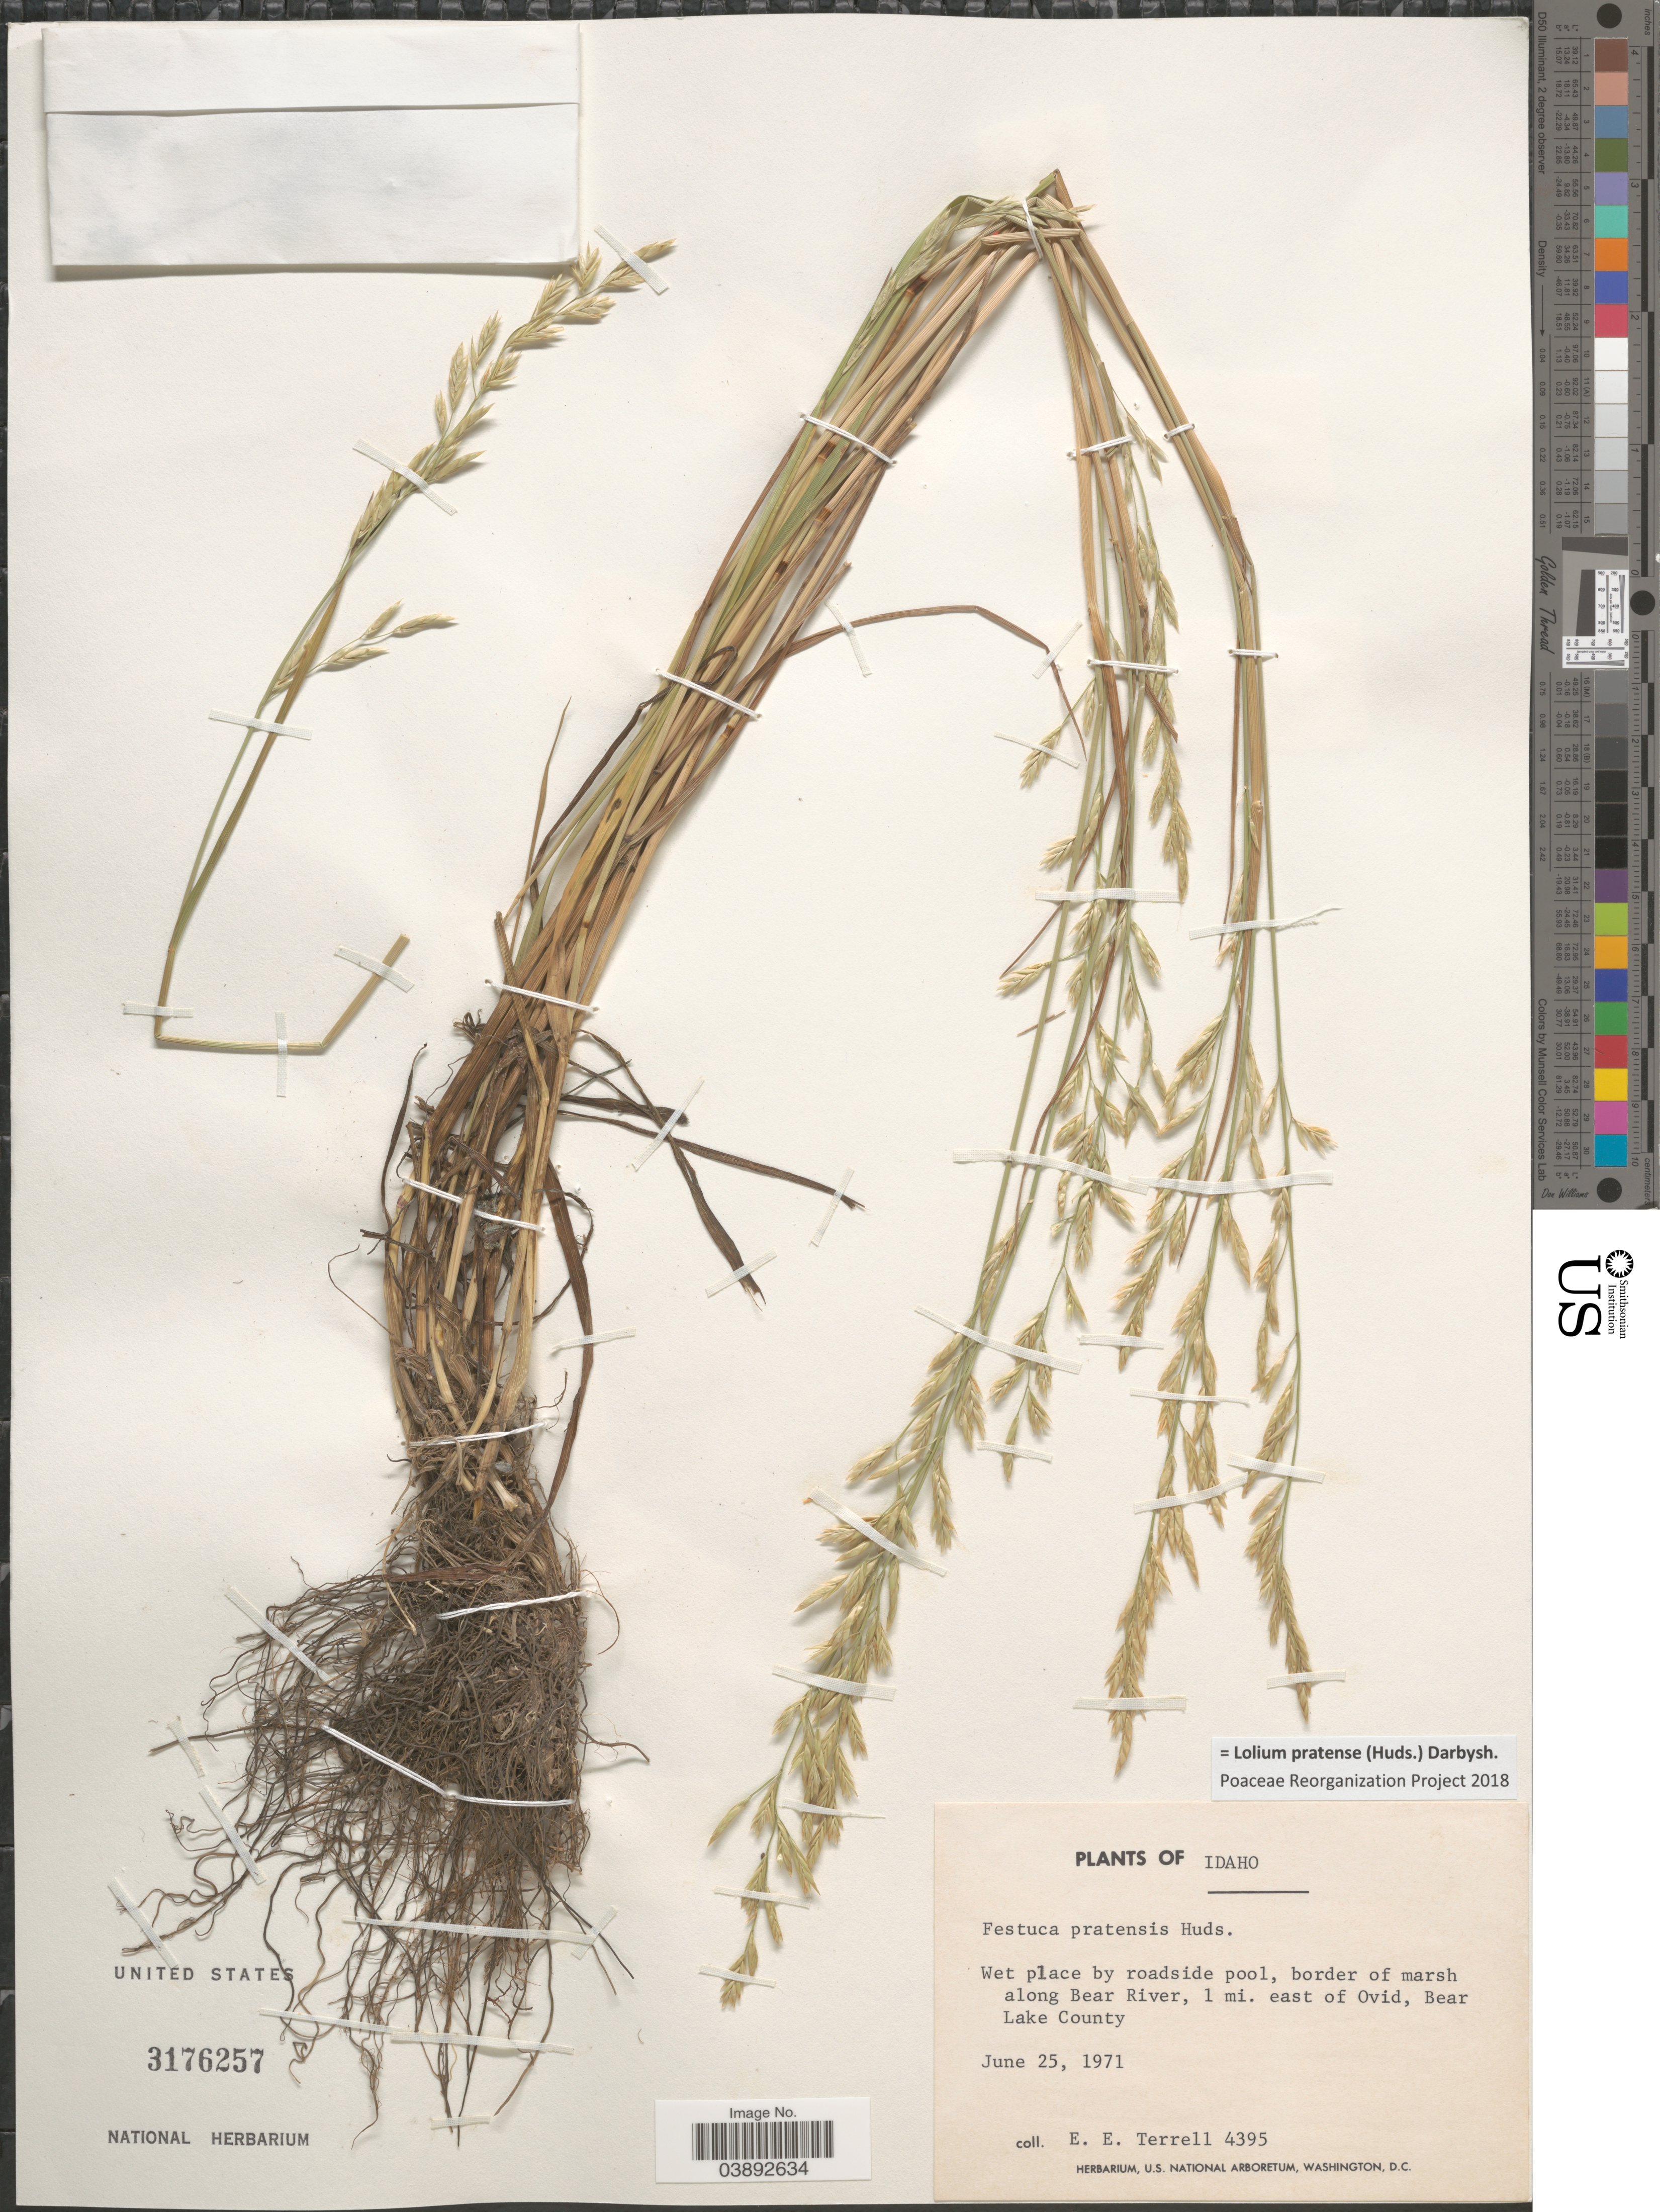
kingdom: Plantae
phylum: Tracheophyta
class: Liliopsida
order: Poales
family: Poaceae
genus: Lolium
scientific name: Lolium pratense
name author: (Huds.) Darbysh.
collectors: E. E. Terrell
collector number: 4395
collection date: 1971-06-25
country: United States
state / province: Idaho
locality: Wet place by roadside pool, border of marsh along Bear River, 1 mi. east of Ovid, Bear Lake County.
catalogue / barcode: US 3176257